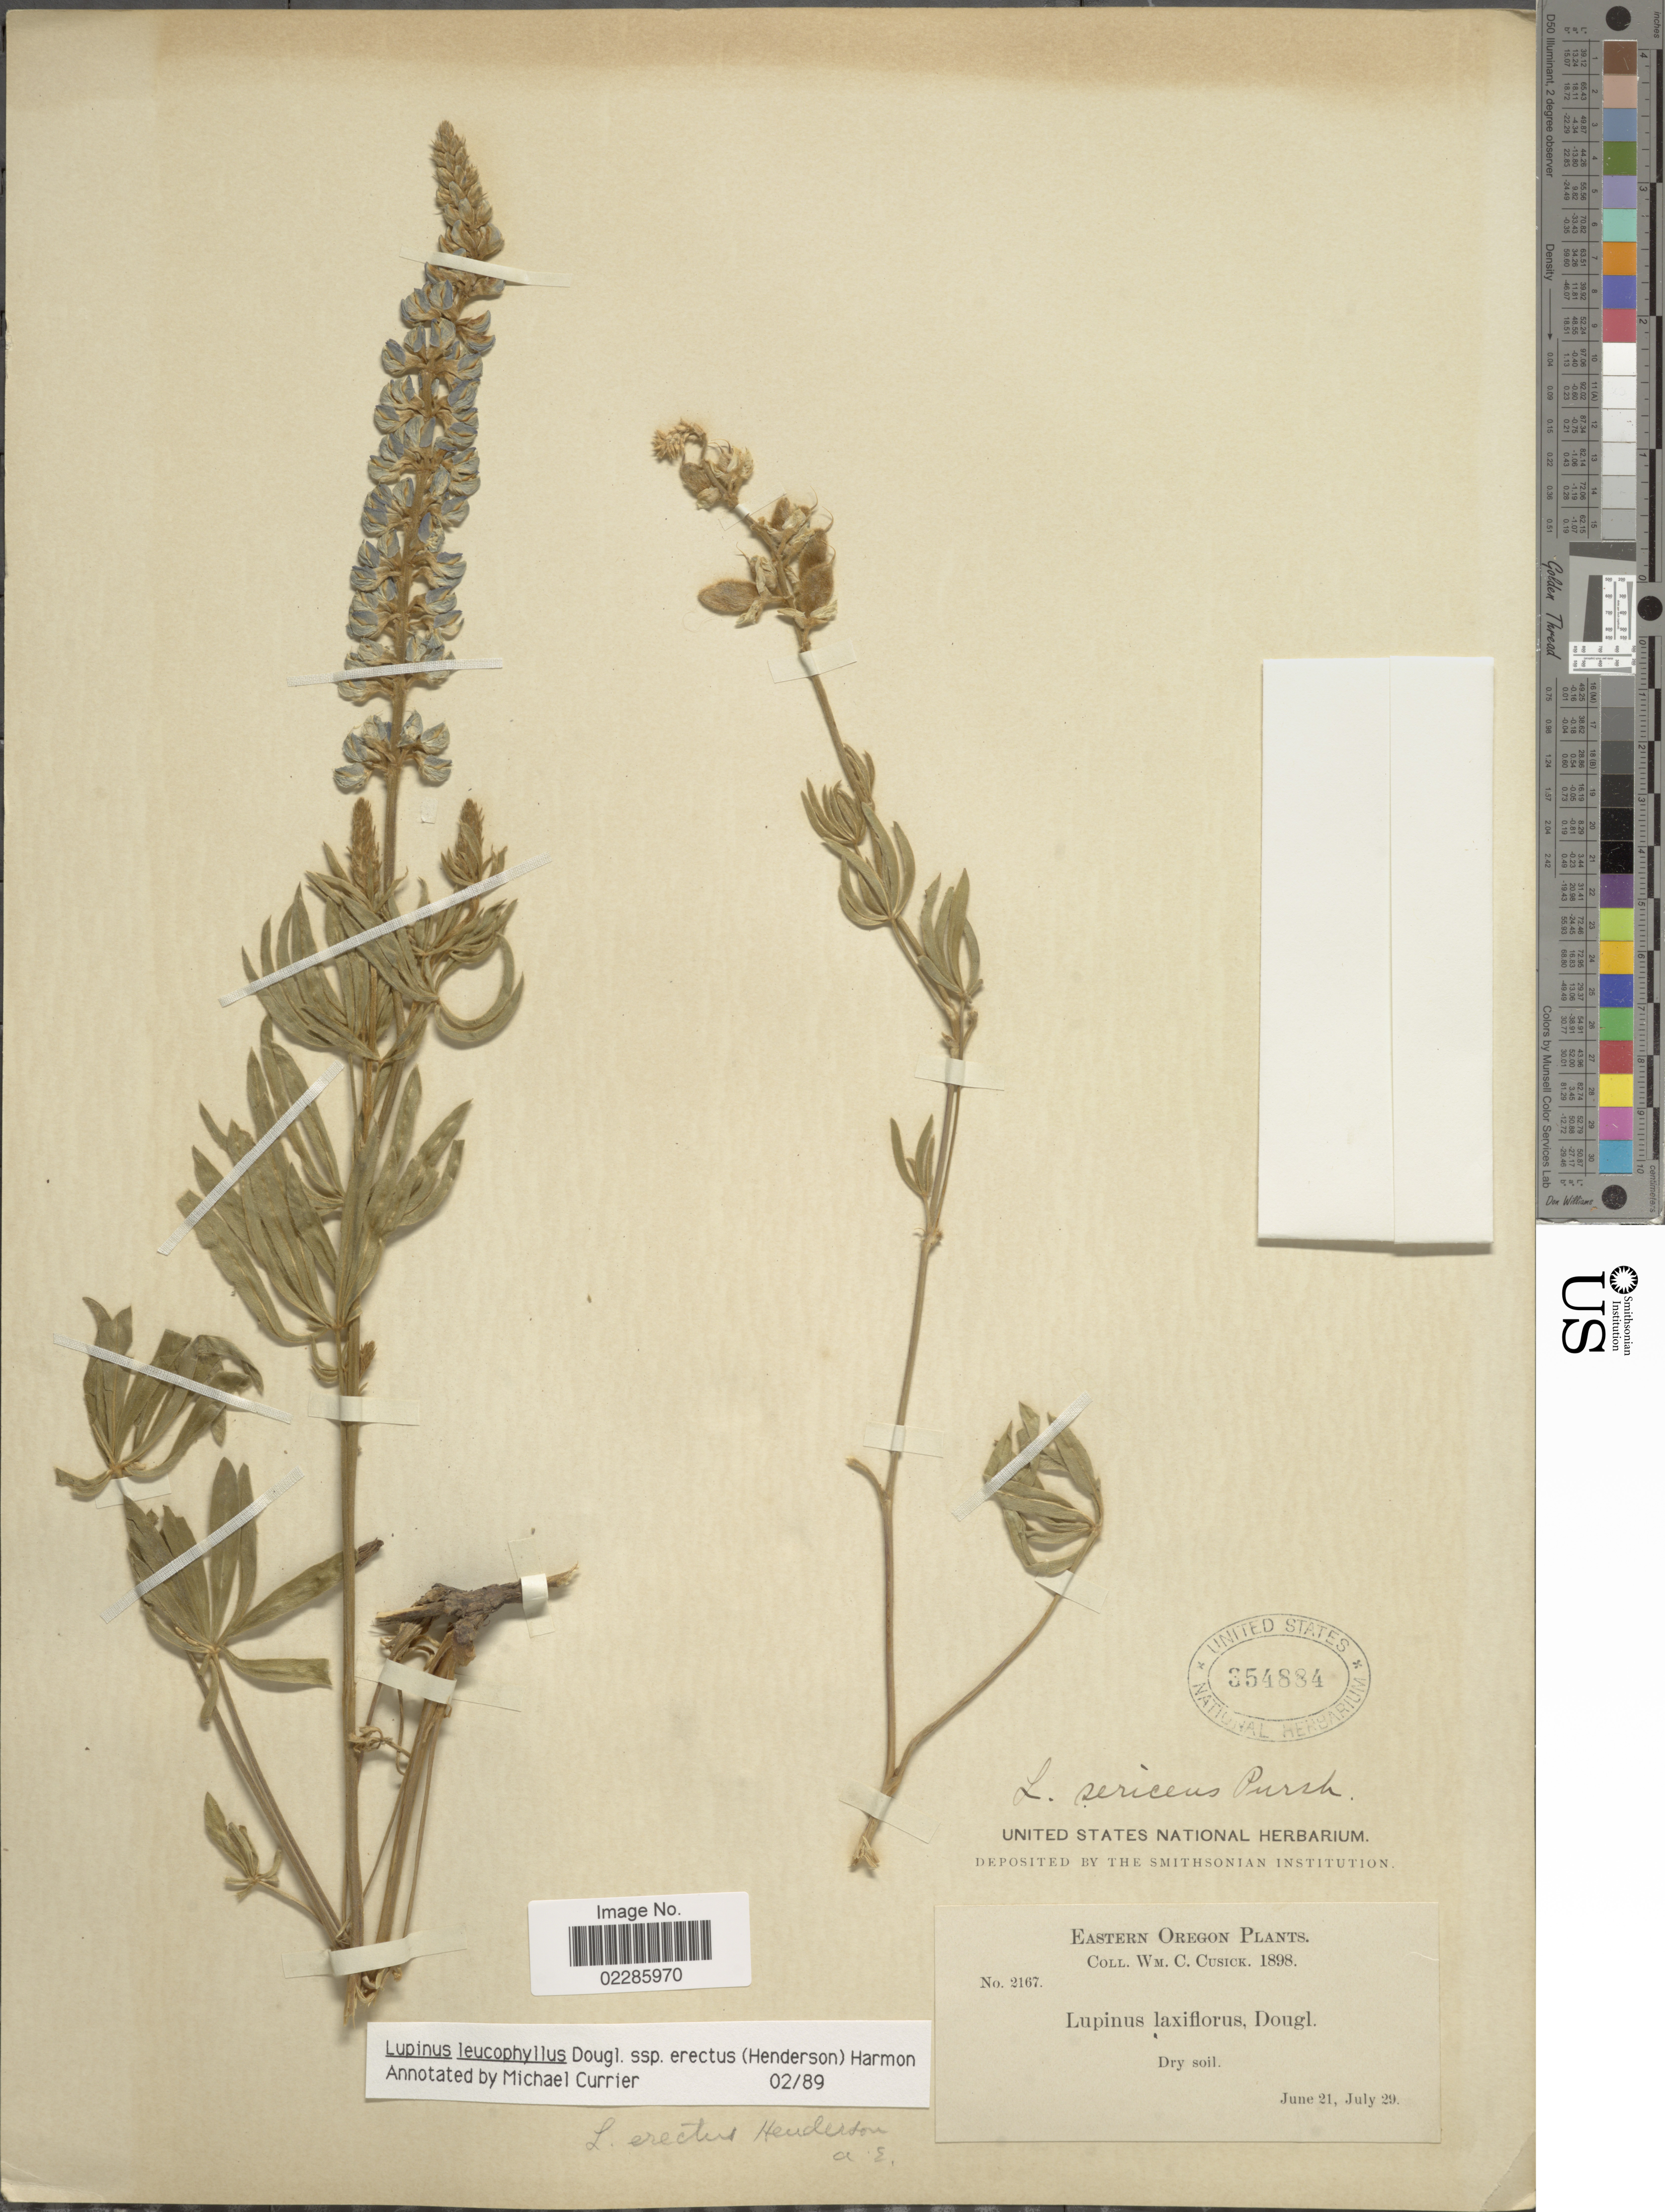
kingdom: Plantae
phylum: Tracheophyta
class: Magnoliopsida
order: Fabales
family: Fabaceae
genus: Lupinus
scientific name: Lupinus leucophyllus subsp. erectus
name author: (Douglass M.Hend.) Harmon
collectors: W. C. Cusick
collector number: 2167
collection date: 1898-06-21/1898-07-29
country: United States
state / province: Oregon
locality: Eastern Oregon, Dry soil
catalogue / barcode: US 354884